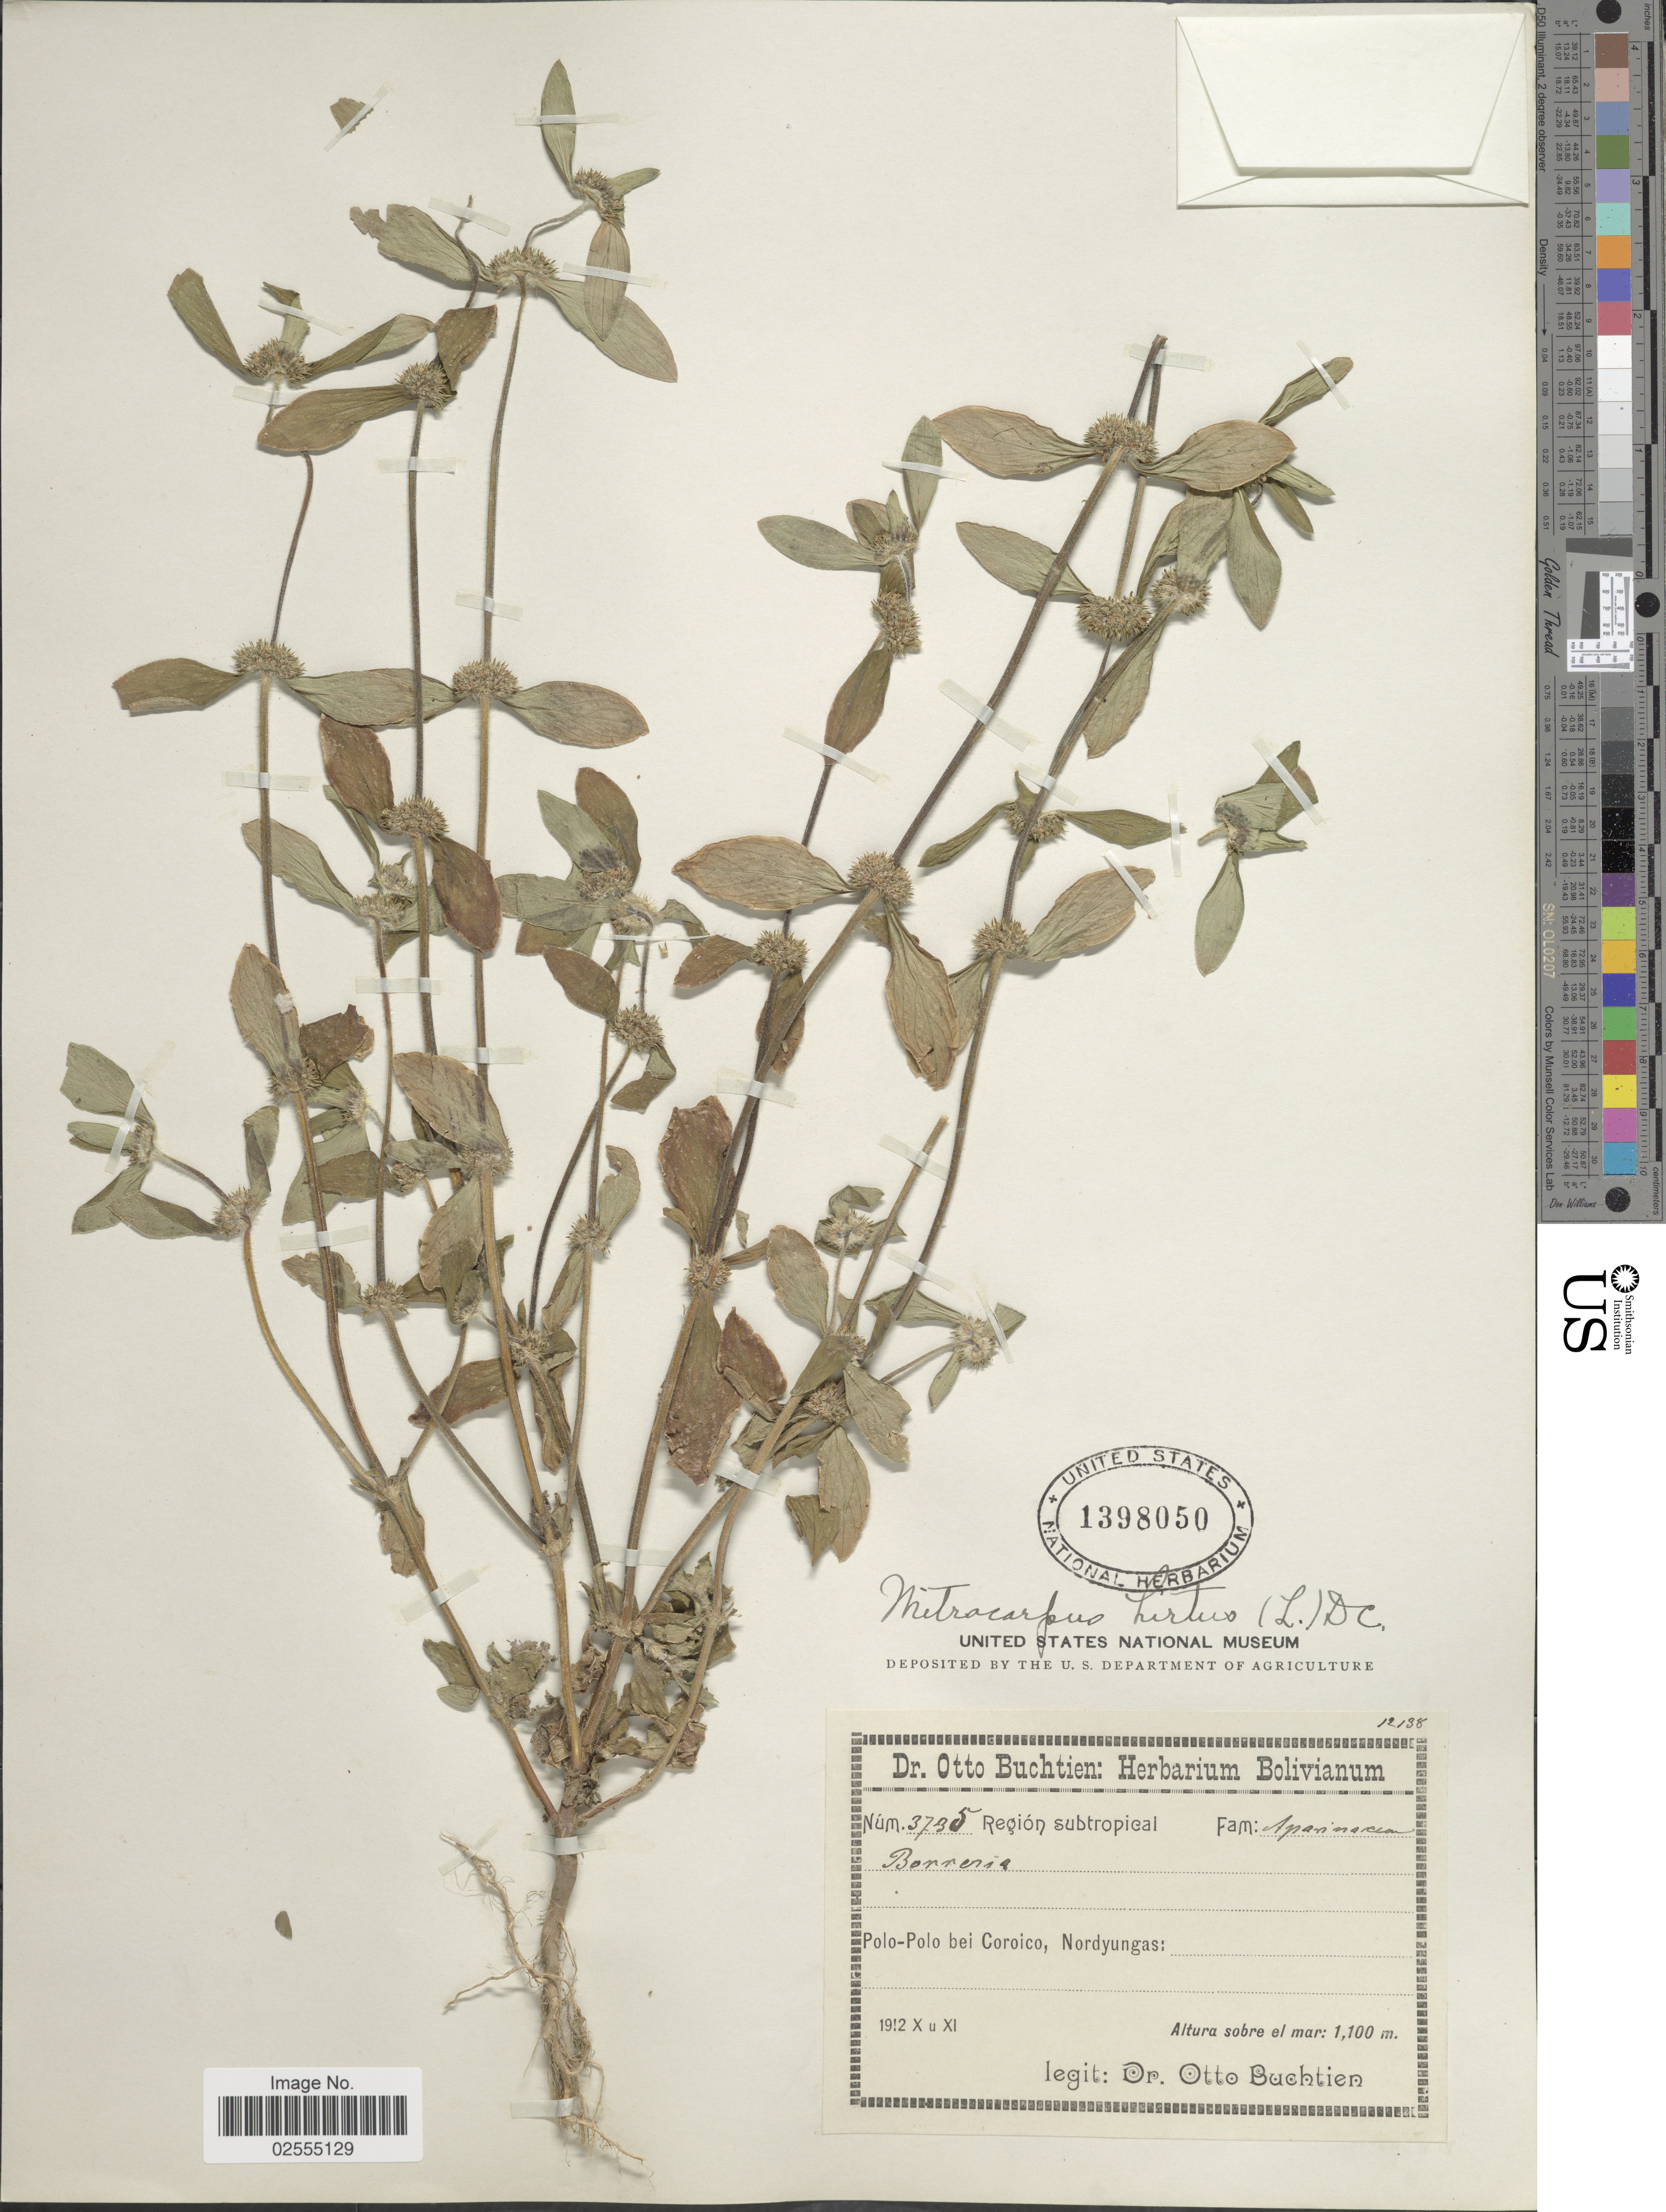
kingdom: Plantae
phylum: Tracheophyta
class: Magnoliopsida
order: Gentianales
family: Rubiaceae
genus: Mitracarpus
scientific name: Mitracarpus hirtus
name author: (L.) DC.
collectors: O. Buchtien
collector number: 3735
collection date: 1912-10/1912-11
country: Bolivia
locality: Polo-Polo bei Coroico, Nordyungas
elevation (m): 1100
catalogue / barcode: US 1398050